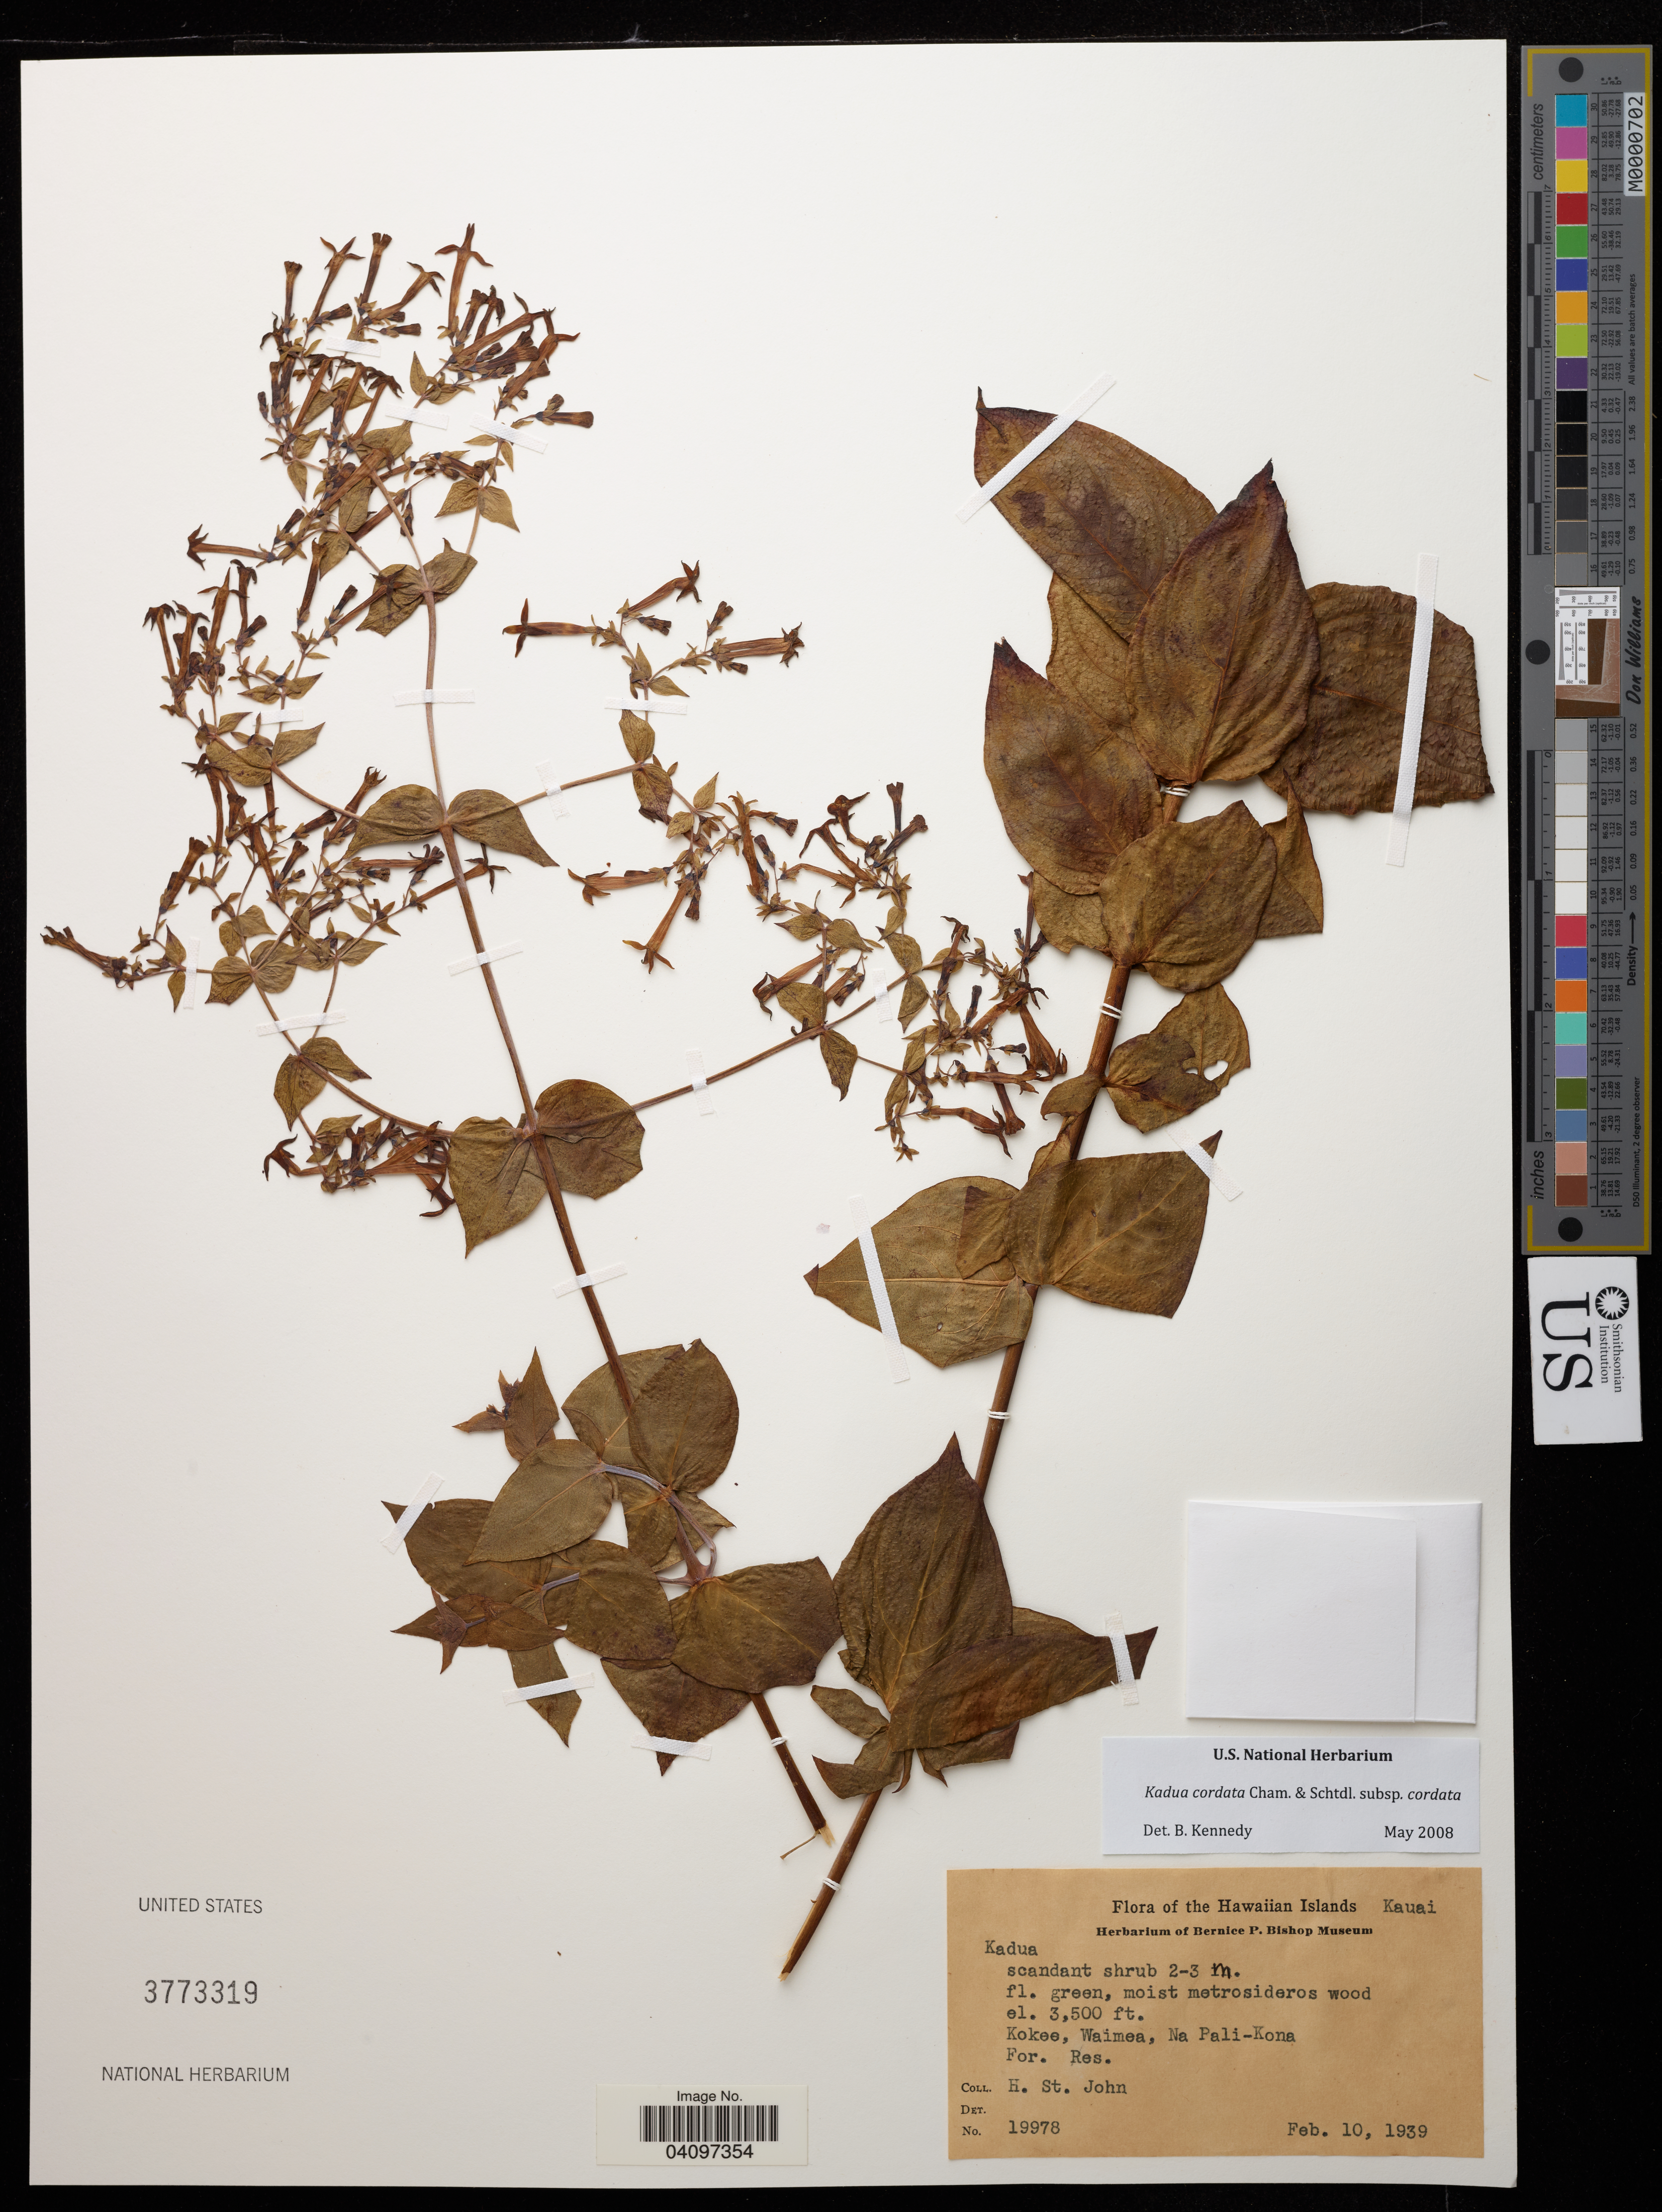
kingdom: Plantae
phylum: Tracheophyta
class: Magnoliopsida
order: Gentianales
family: Rubiaceae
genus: Kadua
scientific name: Kadua cordata subsp. cordata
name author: Cham. & Schltdl.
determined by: Kennedy, B.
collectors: H. St. John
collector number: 19978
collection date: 1939-02-10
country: United States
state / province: Hawaii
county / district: Kauai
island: Kaua'i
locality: Kokee, Waimea, Na Pali-Kona For. Res.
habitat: Moist woods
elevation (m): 1067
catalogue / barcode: US 3773319